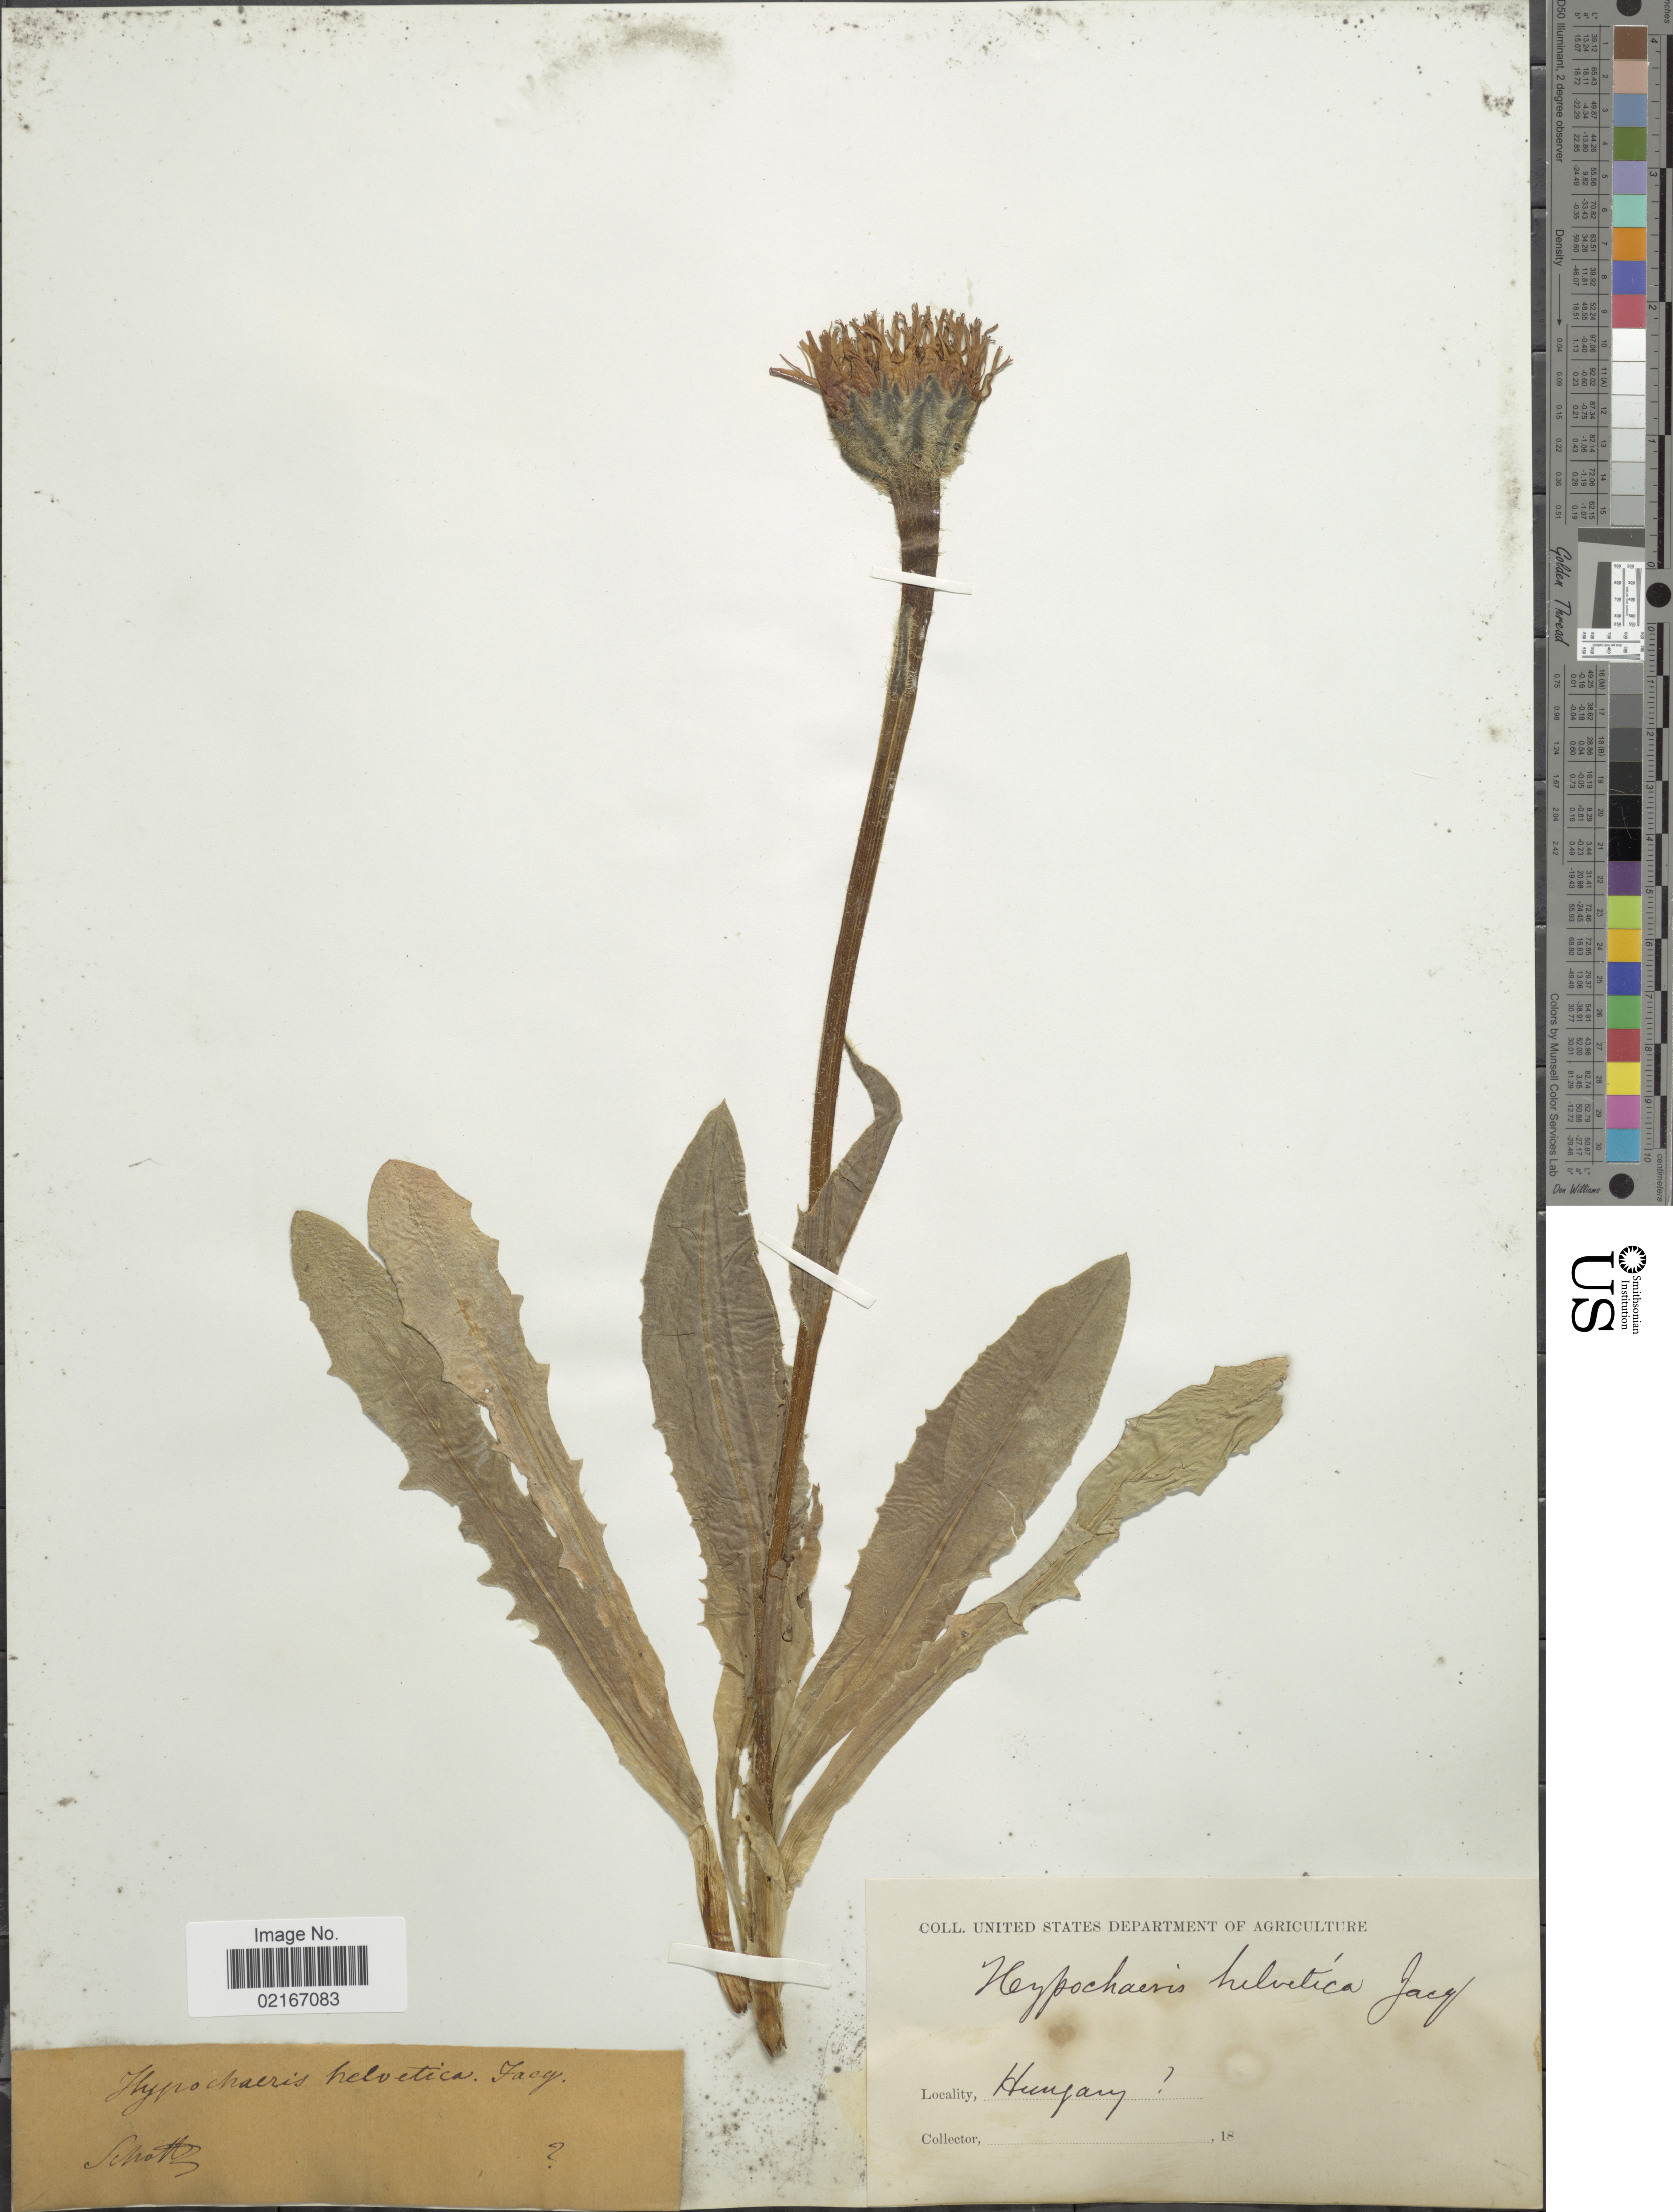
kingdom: Plantae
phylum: Tracheophyta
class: Magnoliopsida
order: Asterales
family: Asteraceae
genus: Hypochaeris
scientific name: Hypochaeris helvetica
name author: Wulfen ex Jacq.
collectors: Schott, --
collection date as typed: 18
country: Hungary